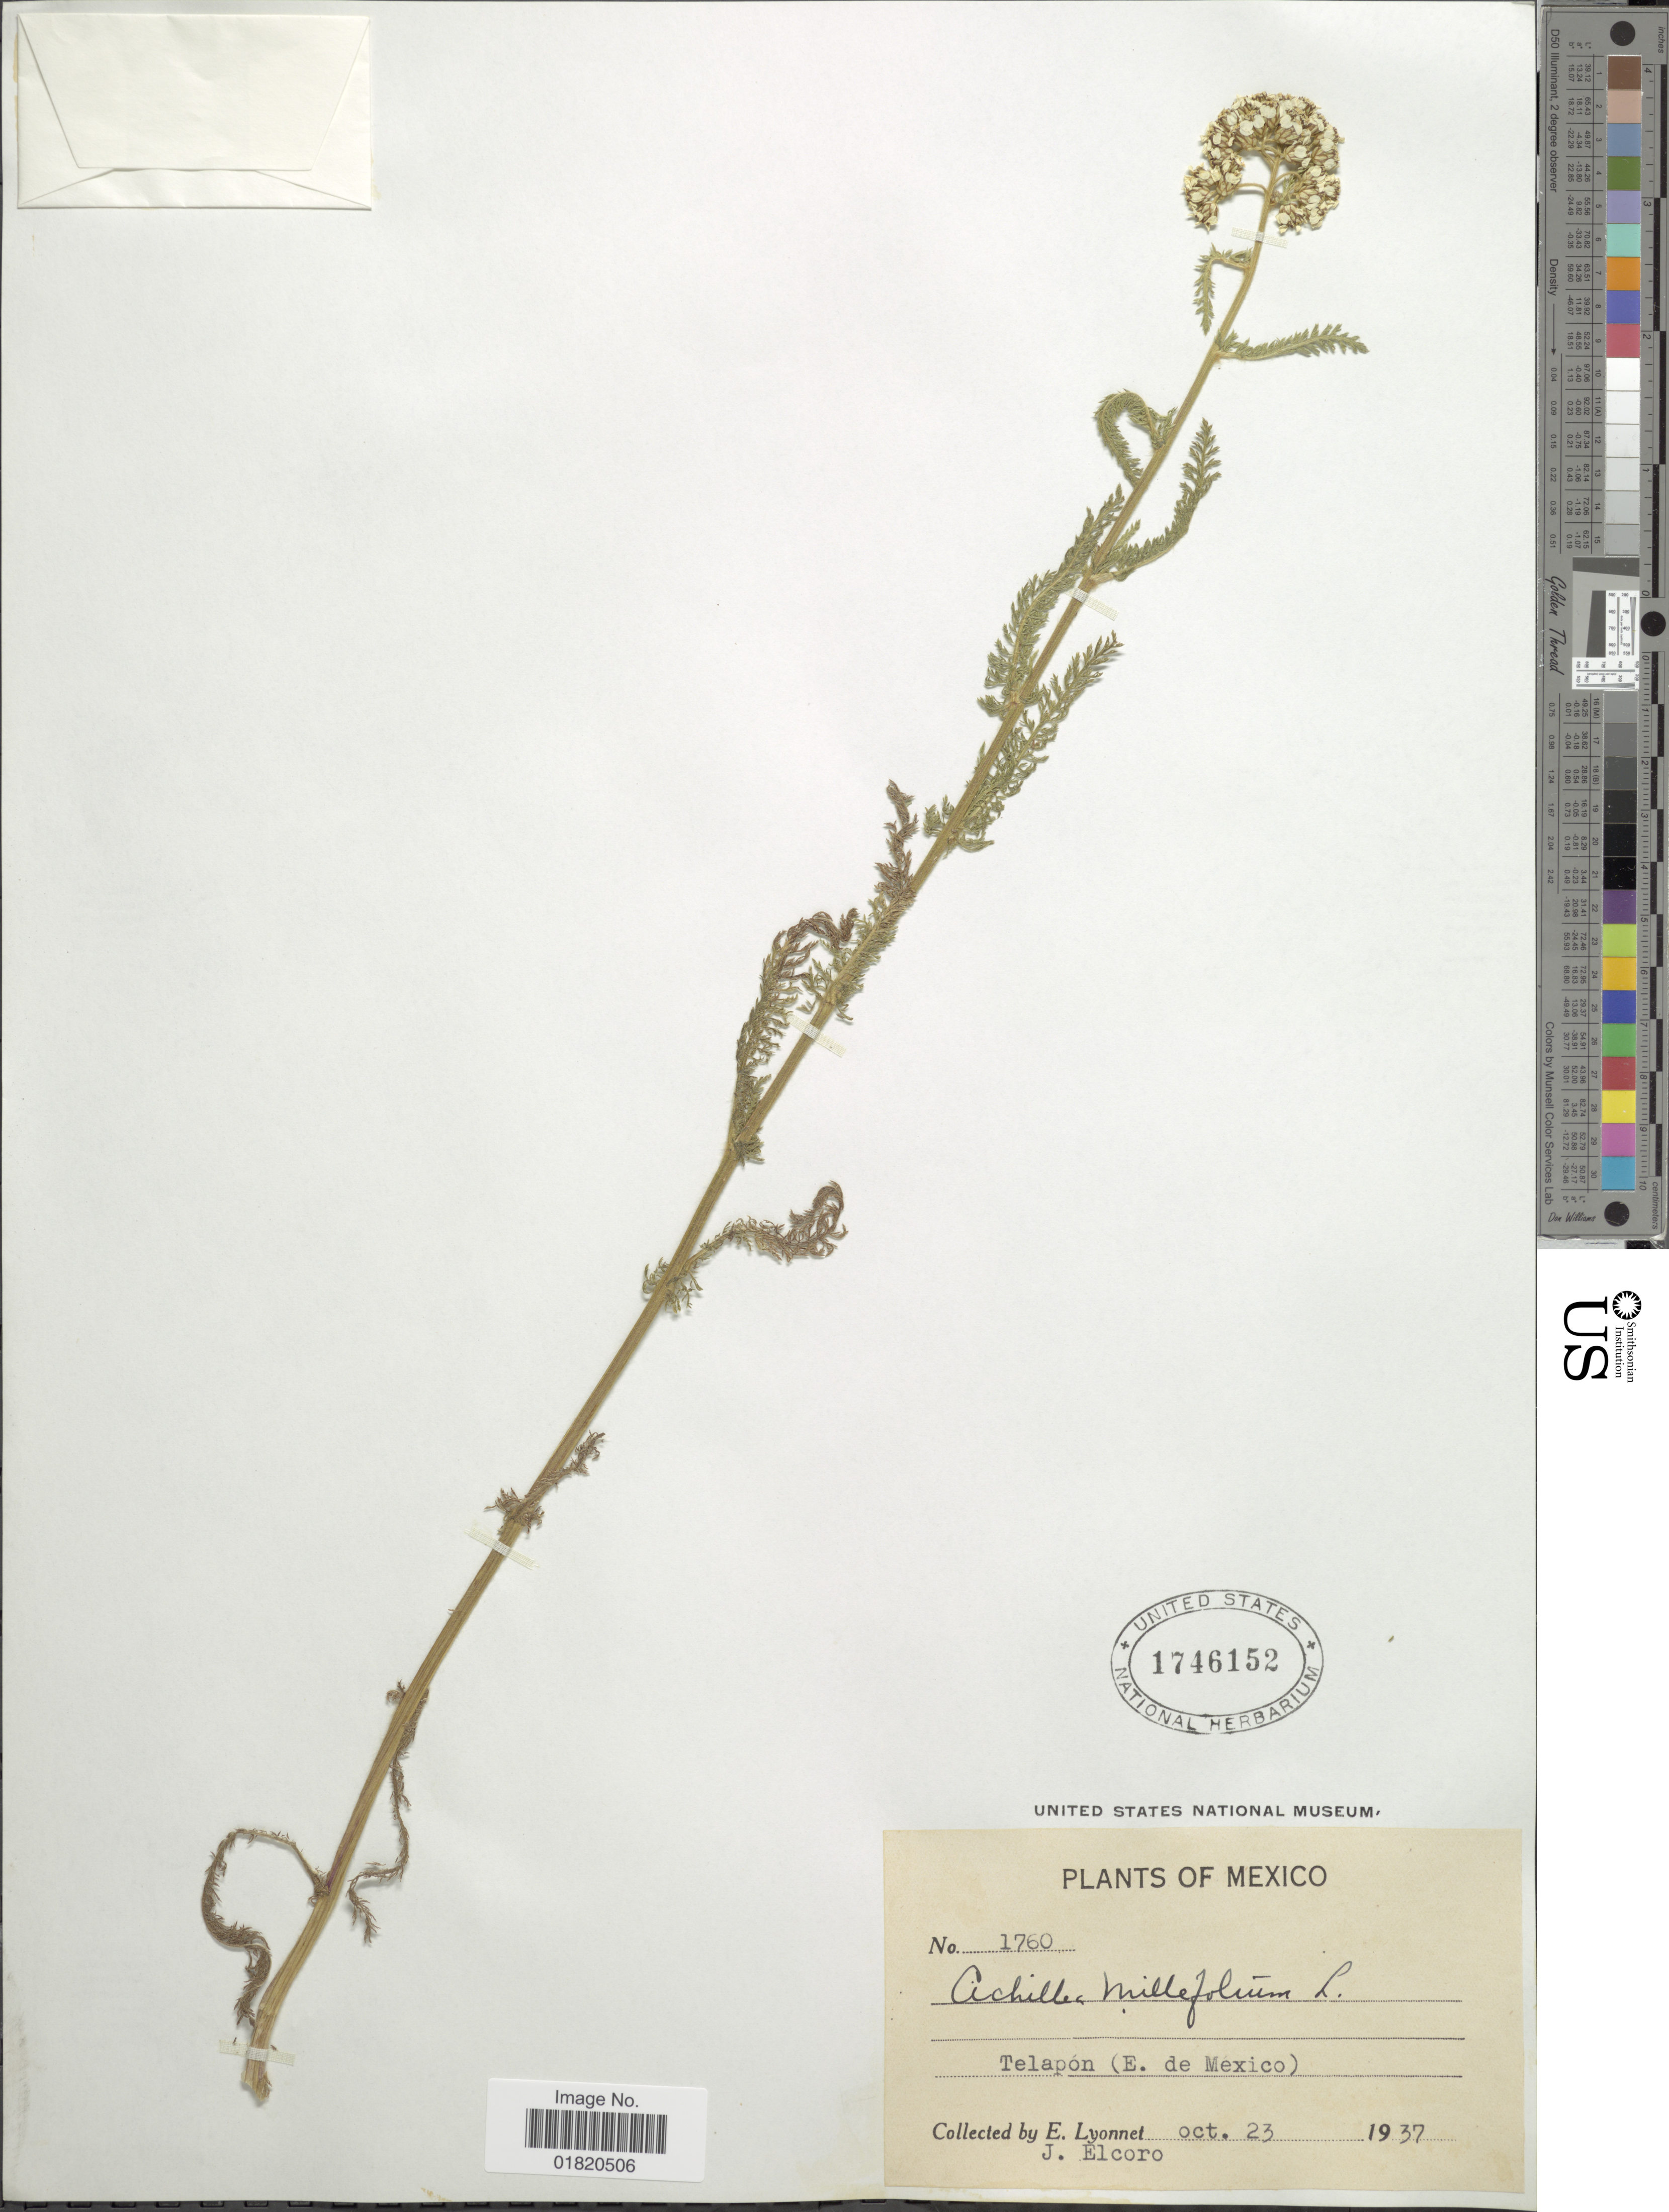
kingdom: Plantae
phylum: Tracheophyta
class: Magnoliopsida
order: Asterales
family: Asteraceae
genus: Achillea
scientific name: Achillea lanulosa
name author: Nutt.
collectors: E. Lyonnet & J. Elcoro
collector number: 1760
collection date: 1937-10-23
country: Mexico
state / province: México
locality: Telapón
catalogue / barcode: US 1746152